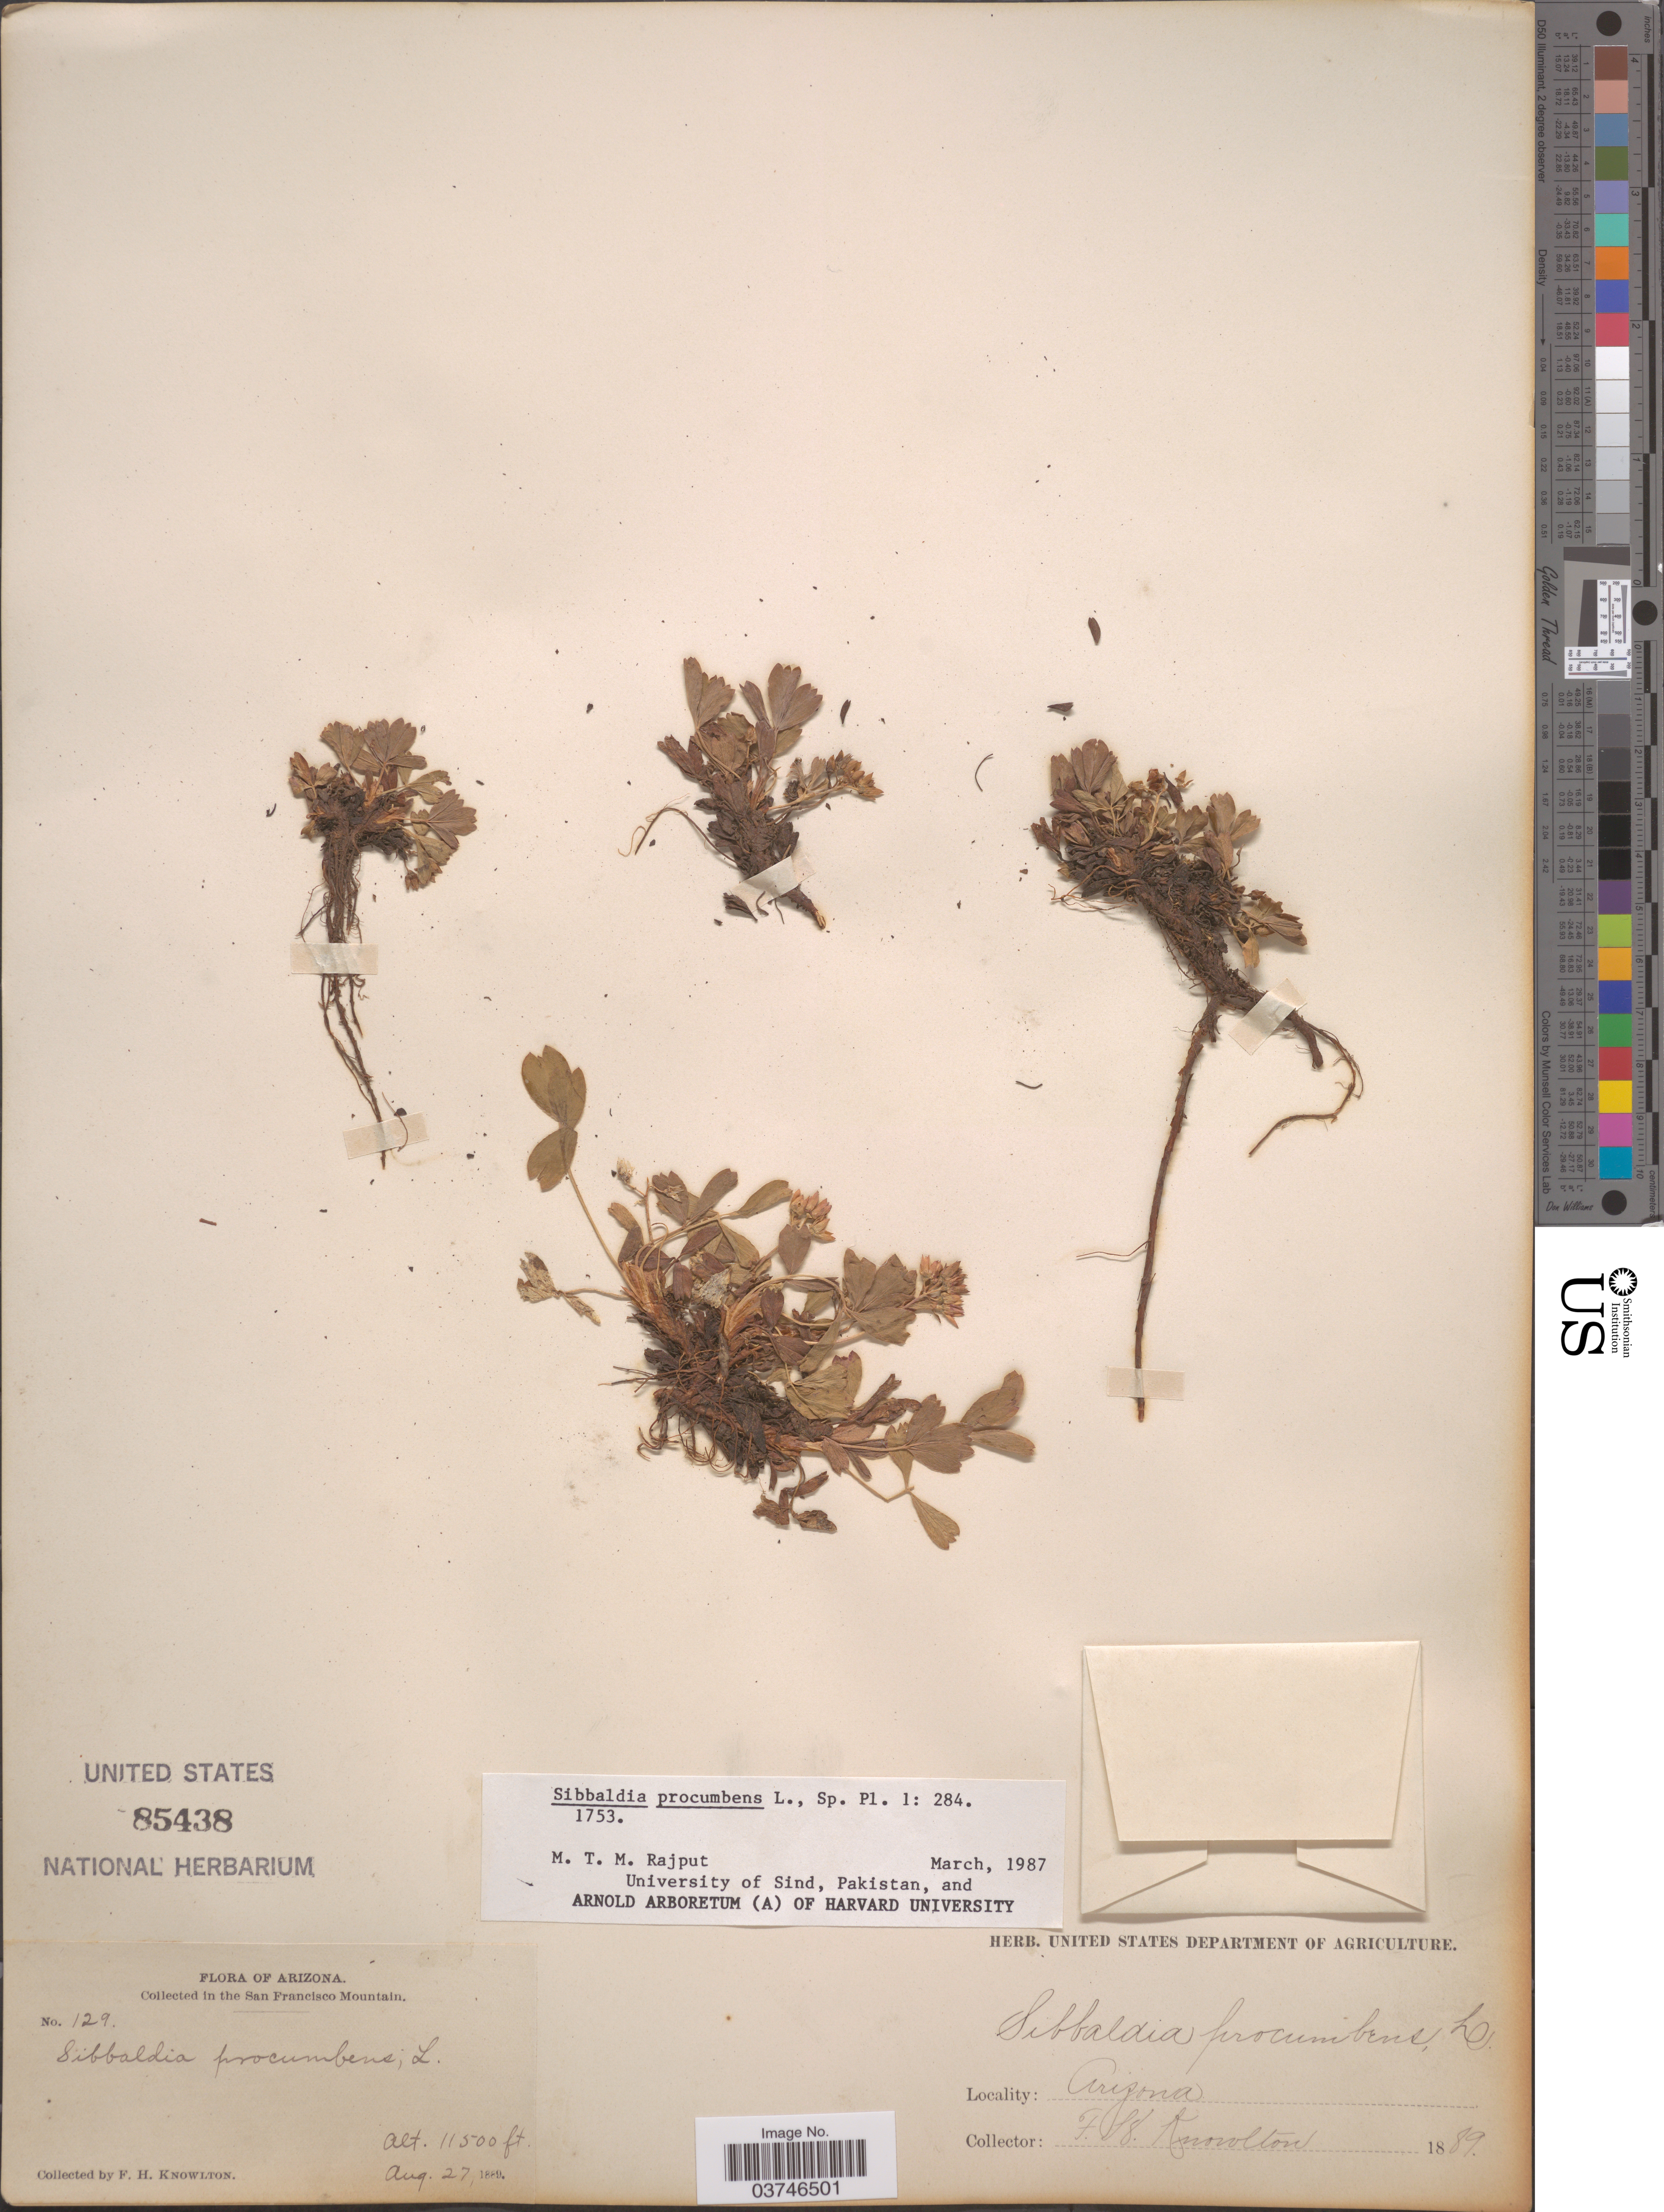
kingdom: Plantae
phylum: Tracheophyta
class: Magnoliopsida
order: Rosales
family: Rosaceae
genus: Sibbaldia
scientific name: Sibbaldia procumbens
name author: L.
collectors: F. H. Knowlton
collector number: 129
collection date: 1889-08-27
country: United States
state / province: Arizona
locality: San Francisco Mountain.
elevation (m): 3505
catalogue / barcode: US 85438